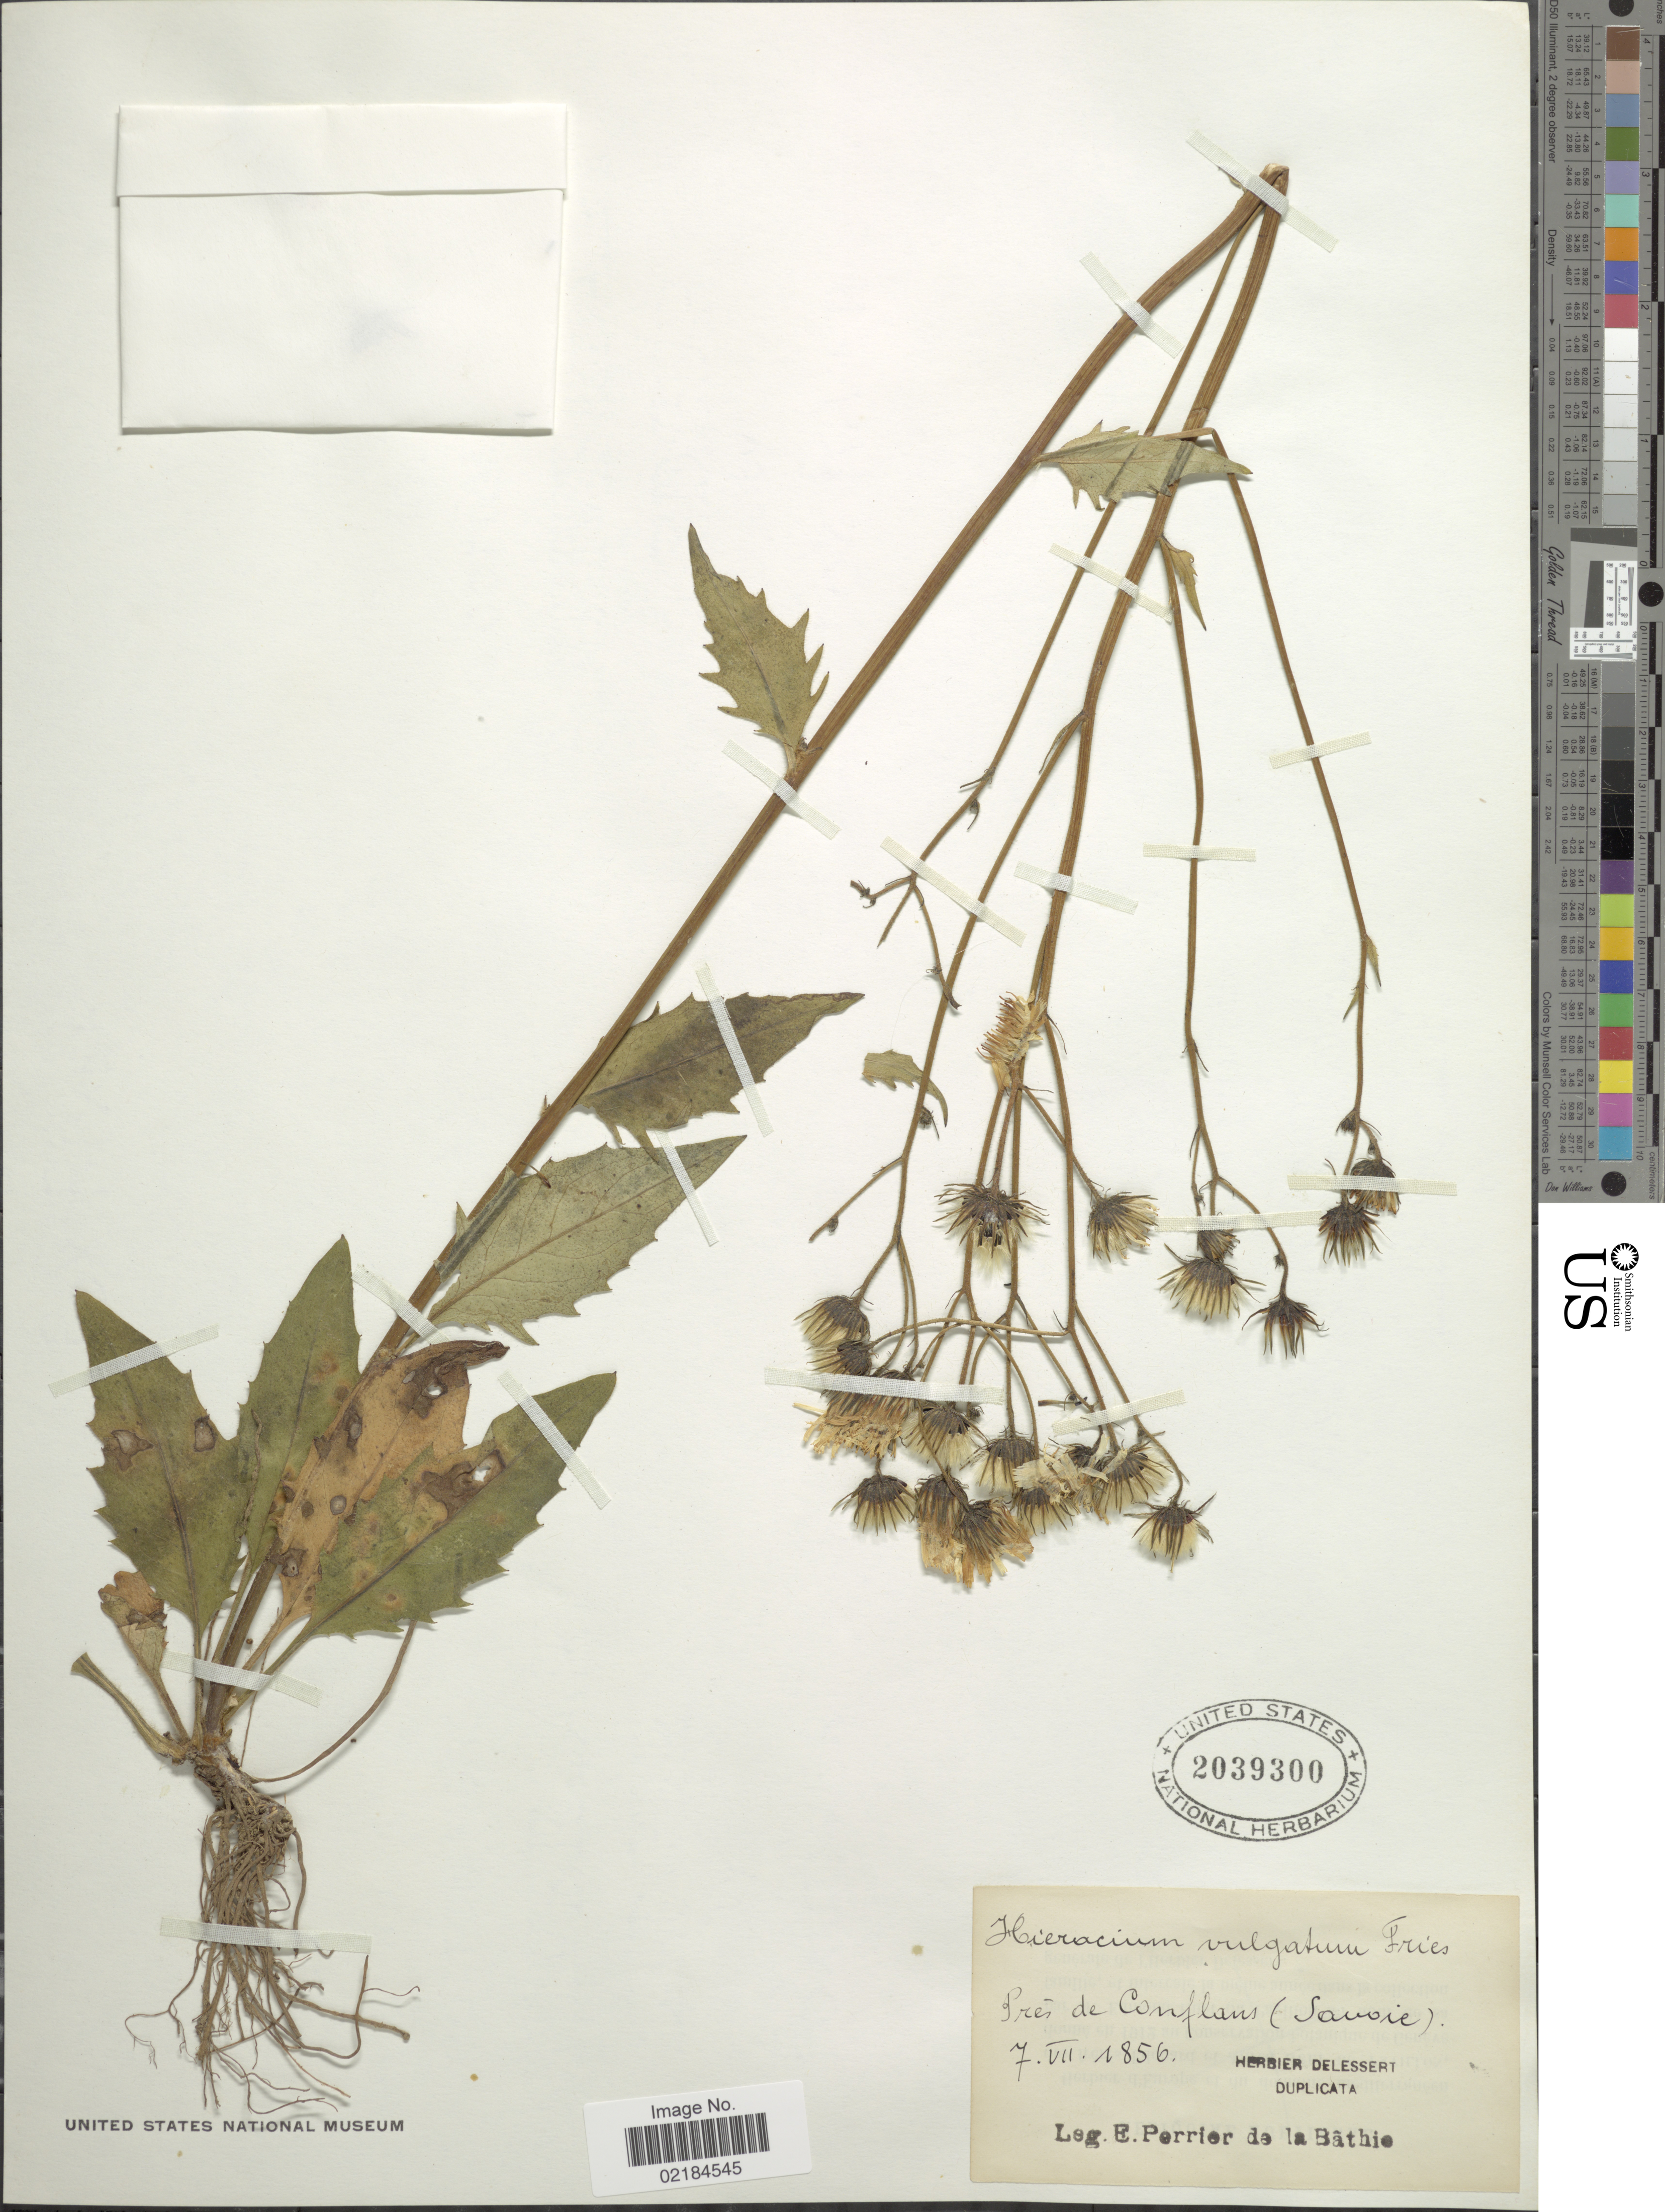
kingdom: Plantae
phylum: Tracheophyta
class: Magnoliopsida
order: Asterales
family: Asteraceae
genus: Hieracium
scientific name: Hieracium lachenalii subsp. cruenifolium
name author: (Dahlst. & Lübeck) Zahn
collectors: E. Perrier de la Bâthie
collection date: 1856-07-07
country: France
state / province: Auvergne-Rhône-Alpes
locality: Pres de Conflans (Savoie)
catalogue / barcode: US 2039300